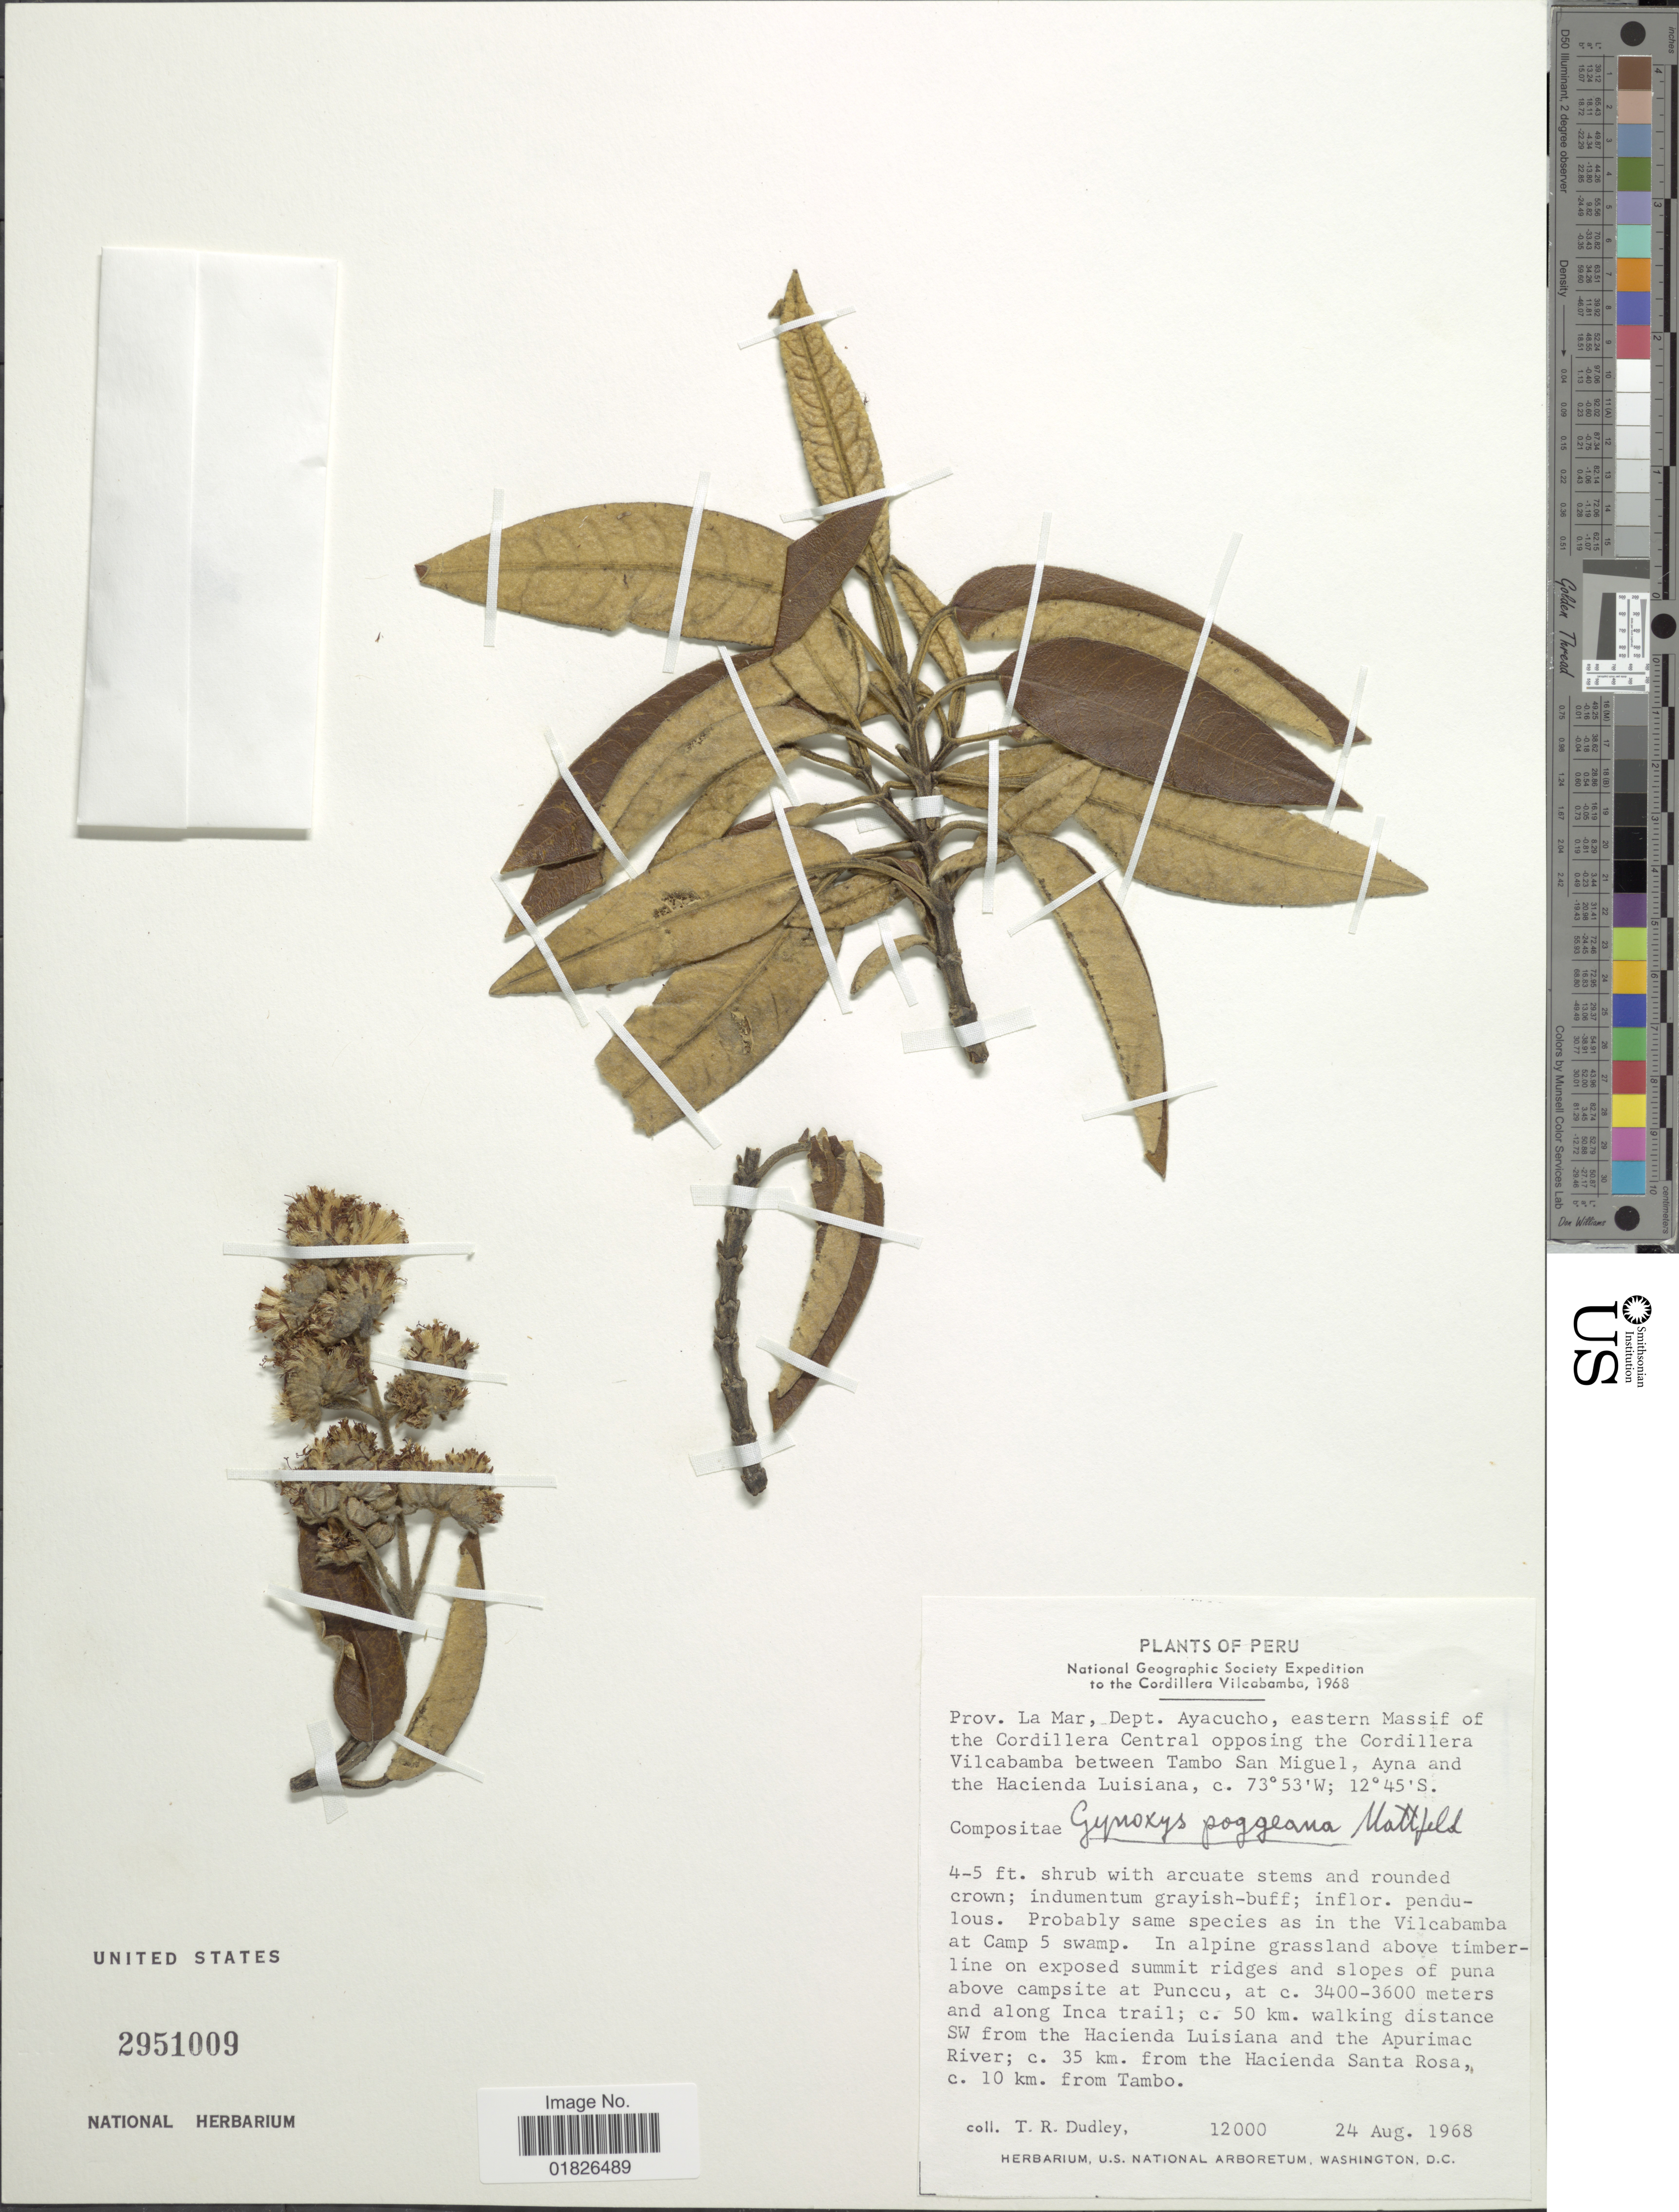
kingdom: Plantae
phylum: Tracheophyta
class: Magnoliopsida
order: Asterales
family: Asteraceae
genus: Gynoxys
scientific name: Gynoxys poggeana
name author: Mattf.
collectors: T. R. Dudley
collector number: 12000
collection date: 1968-08-24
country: Peru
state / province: Ayacucho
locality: Prov. La Mar, eastern Massif of the Cordillera Central opposing the Cordillera Vilcabamba between Tambo San Miguel, Ayna and the Hacienda Luisiana, above campsite at Punccu, and along Inca trail, c. 50 km walking distance SSW from the Hacienda Luisiana and the Apurimac River, c. 35 km from the Hacienda Santa Rosa, c. 10 km from Tambo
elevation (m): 3400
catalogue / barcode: US 2951009